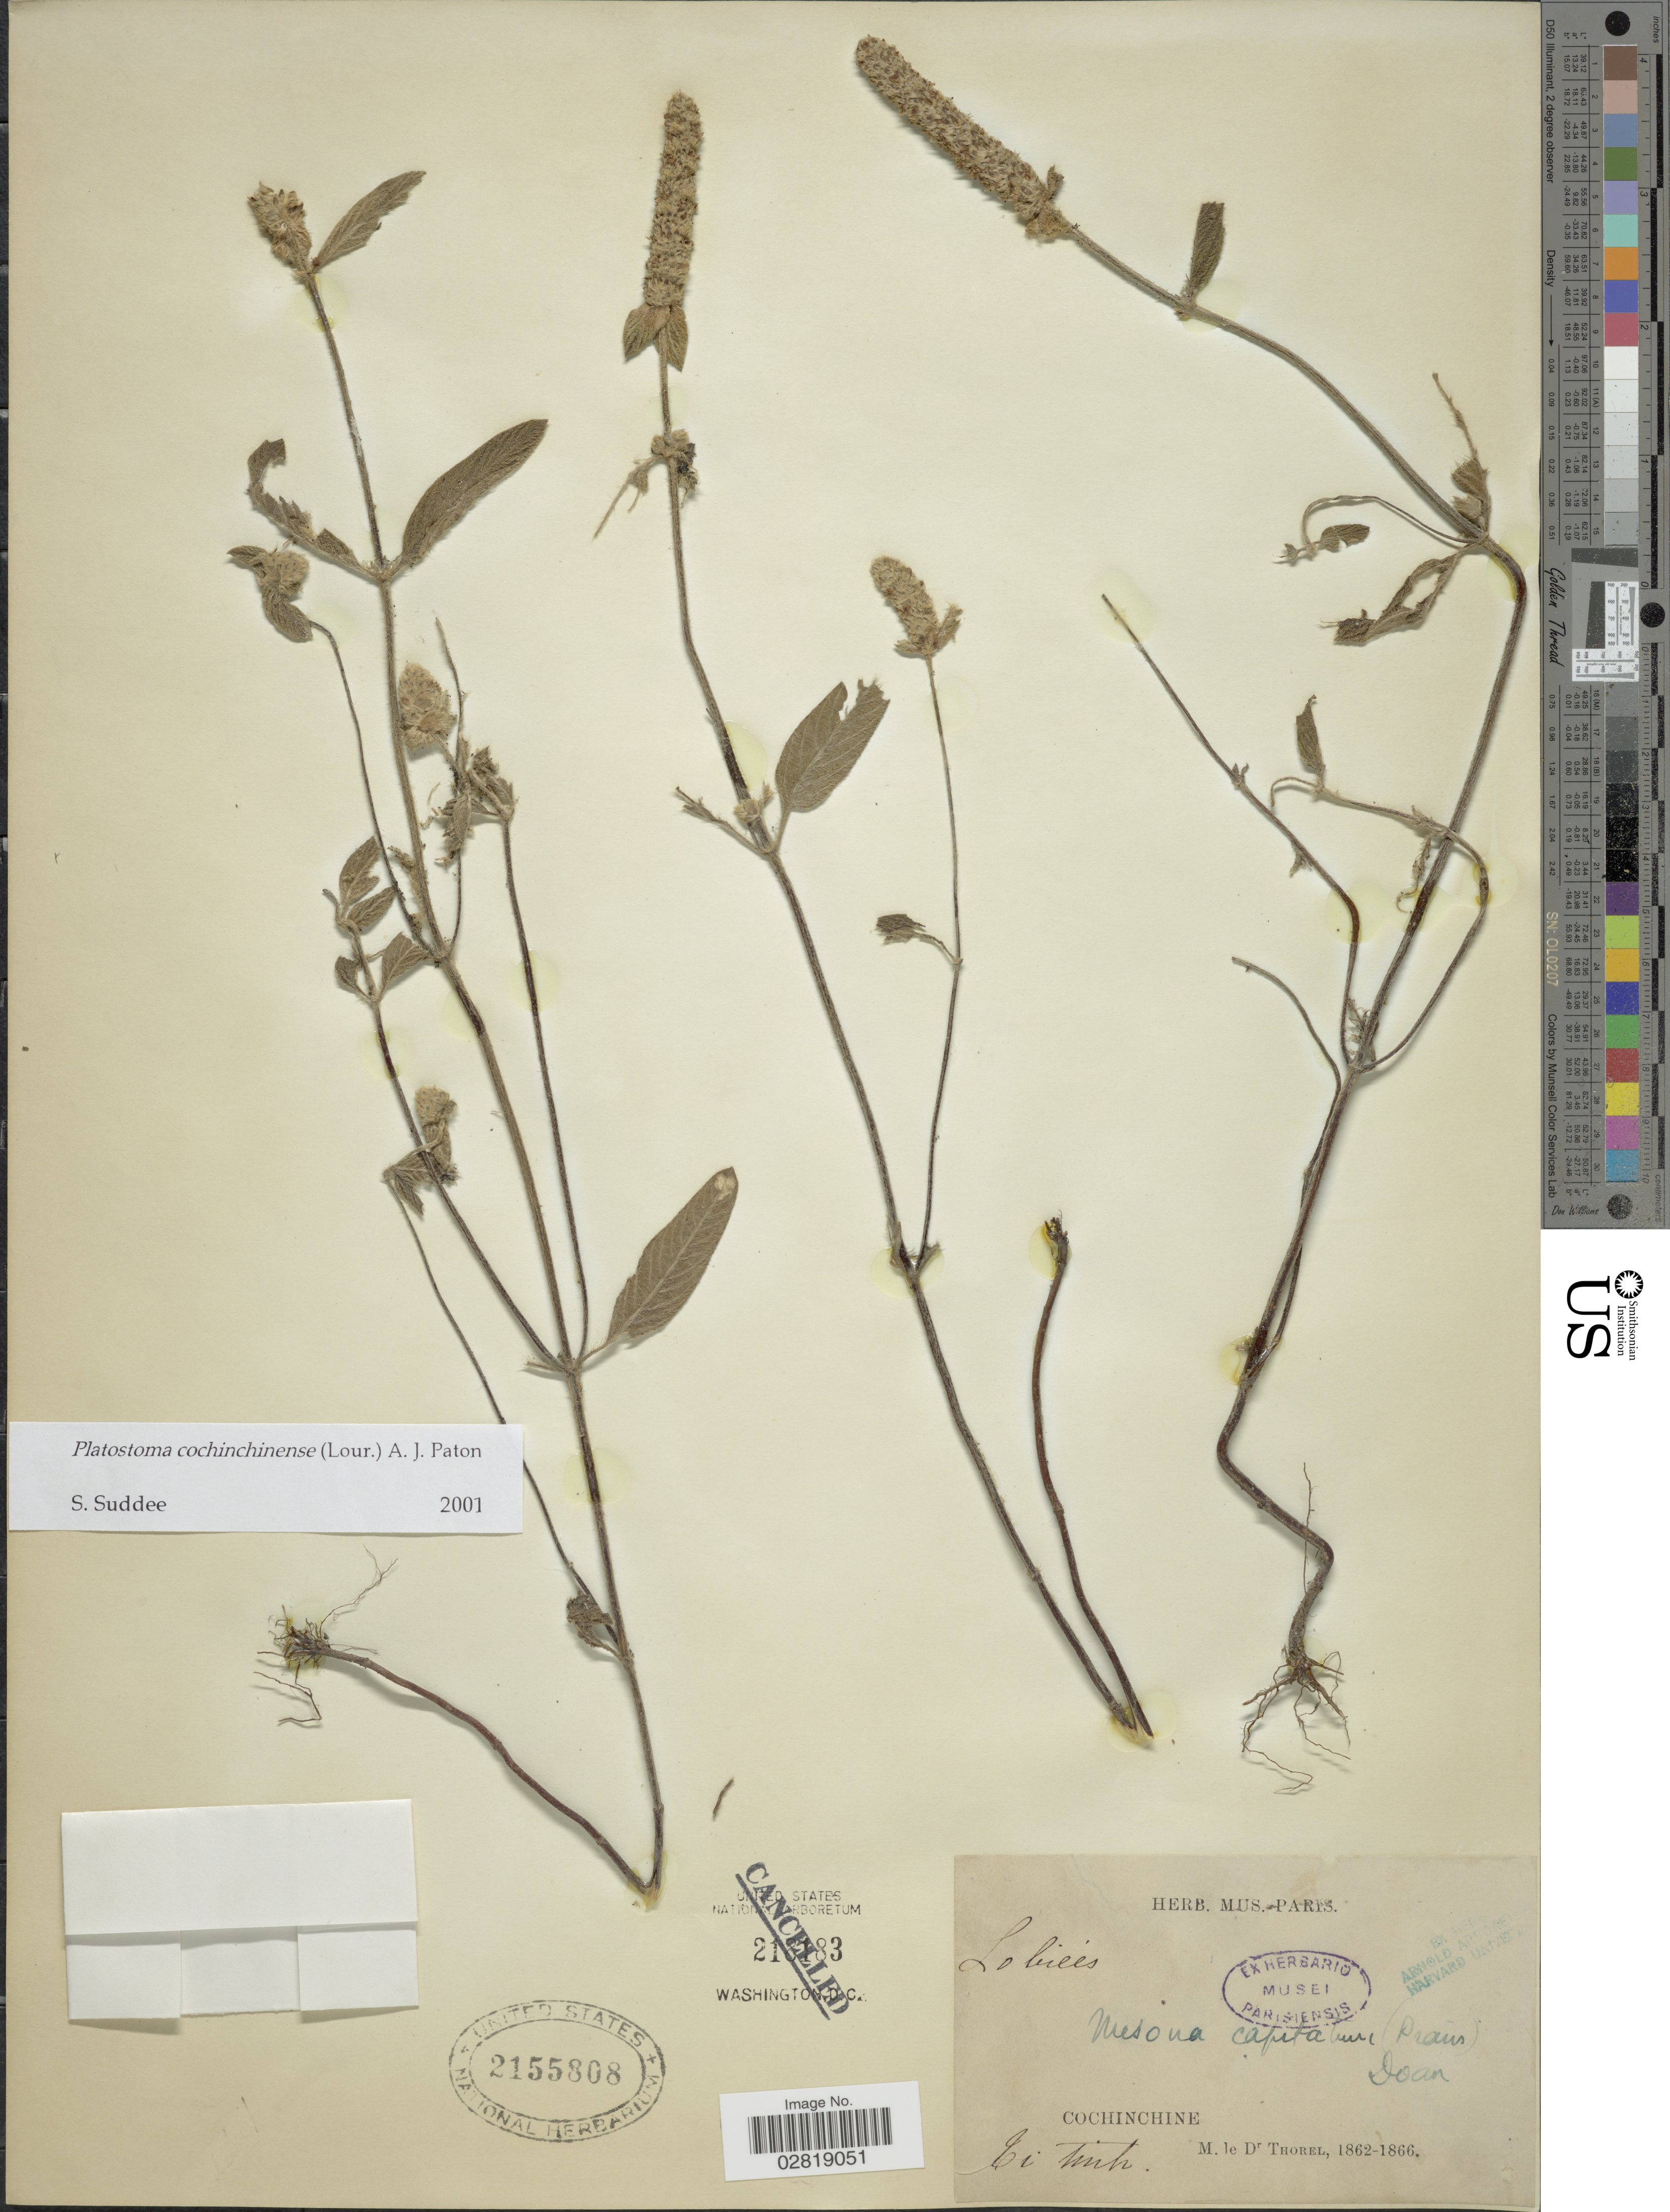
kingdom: Plantae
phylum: Tracheophyta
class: Magnoliopsida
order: Lamiales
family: Lamiaceae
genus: Platostoma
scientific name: Platostoma cochinchinense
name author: (Lour.) A.J. Paton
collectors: C. Thorel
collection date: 1862/1866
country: Vietnam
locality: Cochinchine. Li tinh.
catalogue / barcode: US 2155808